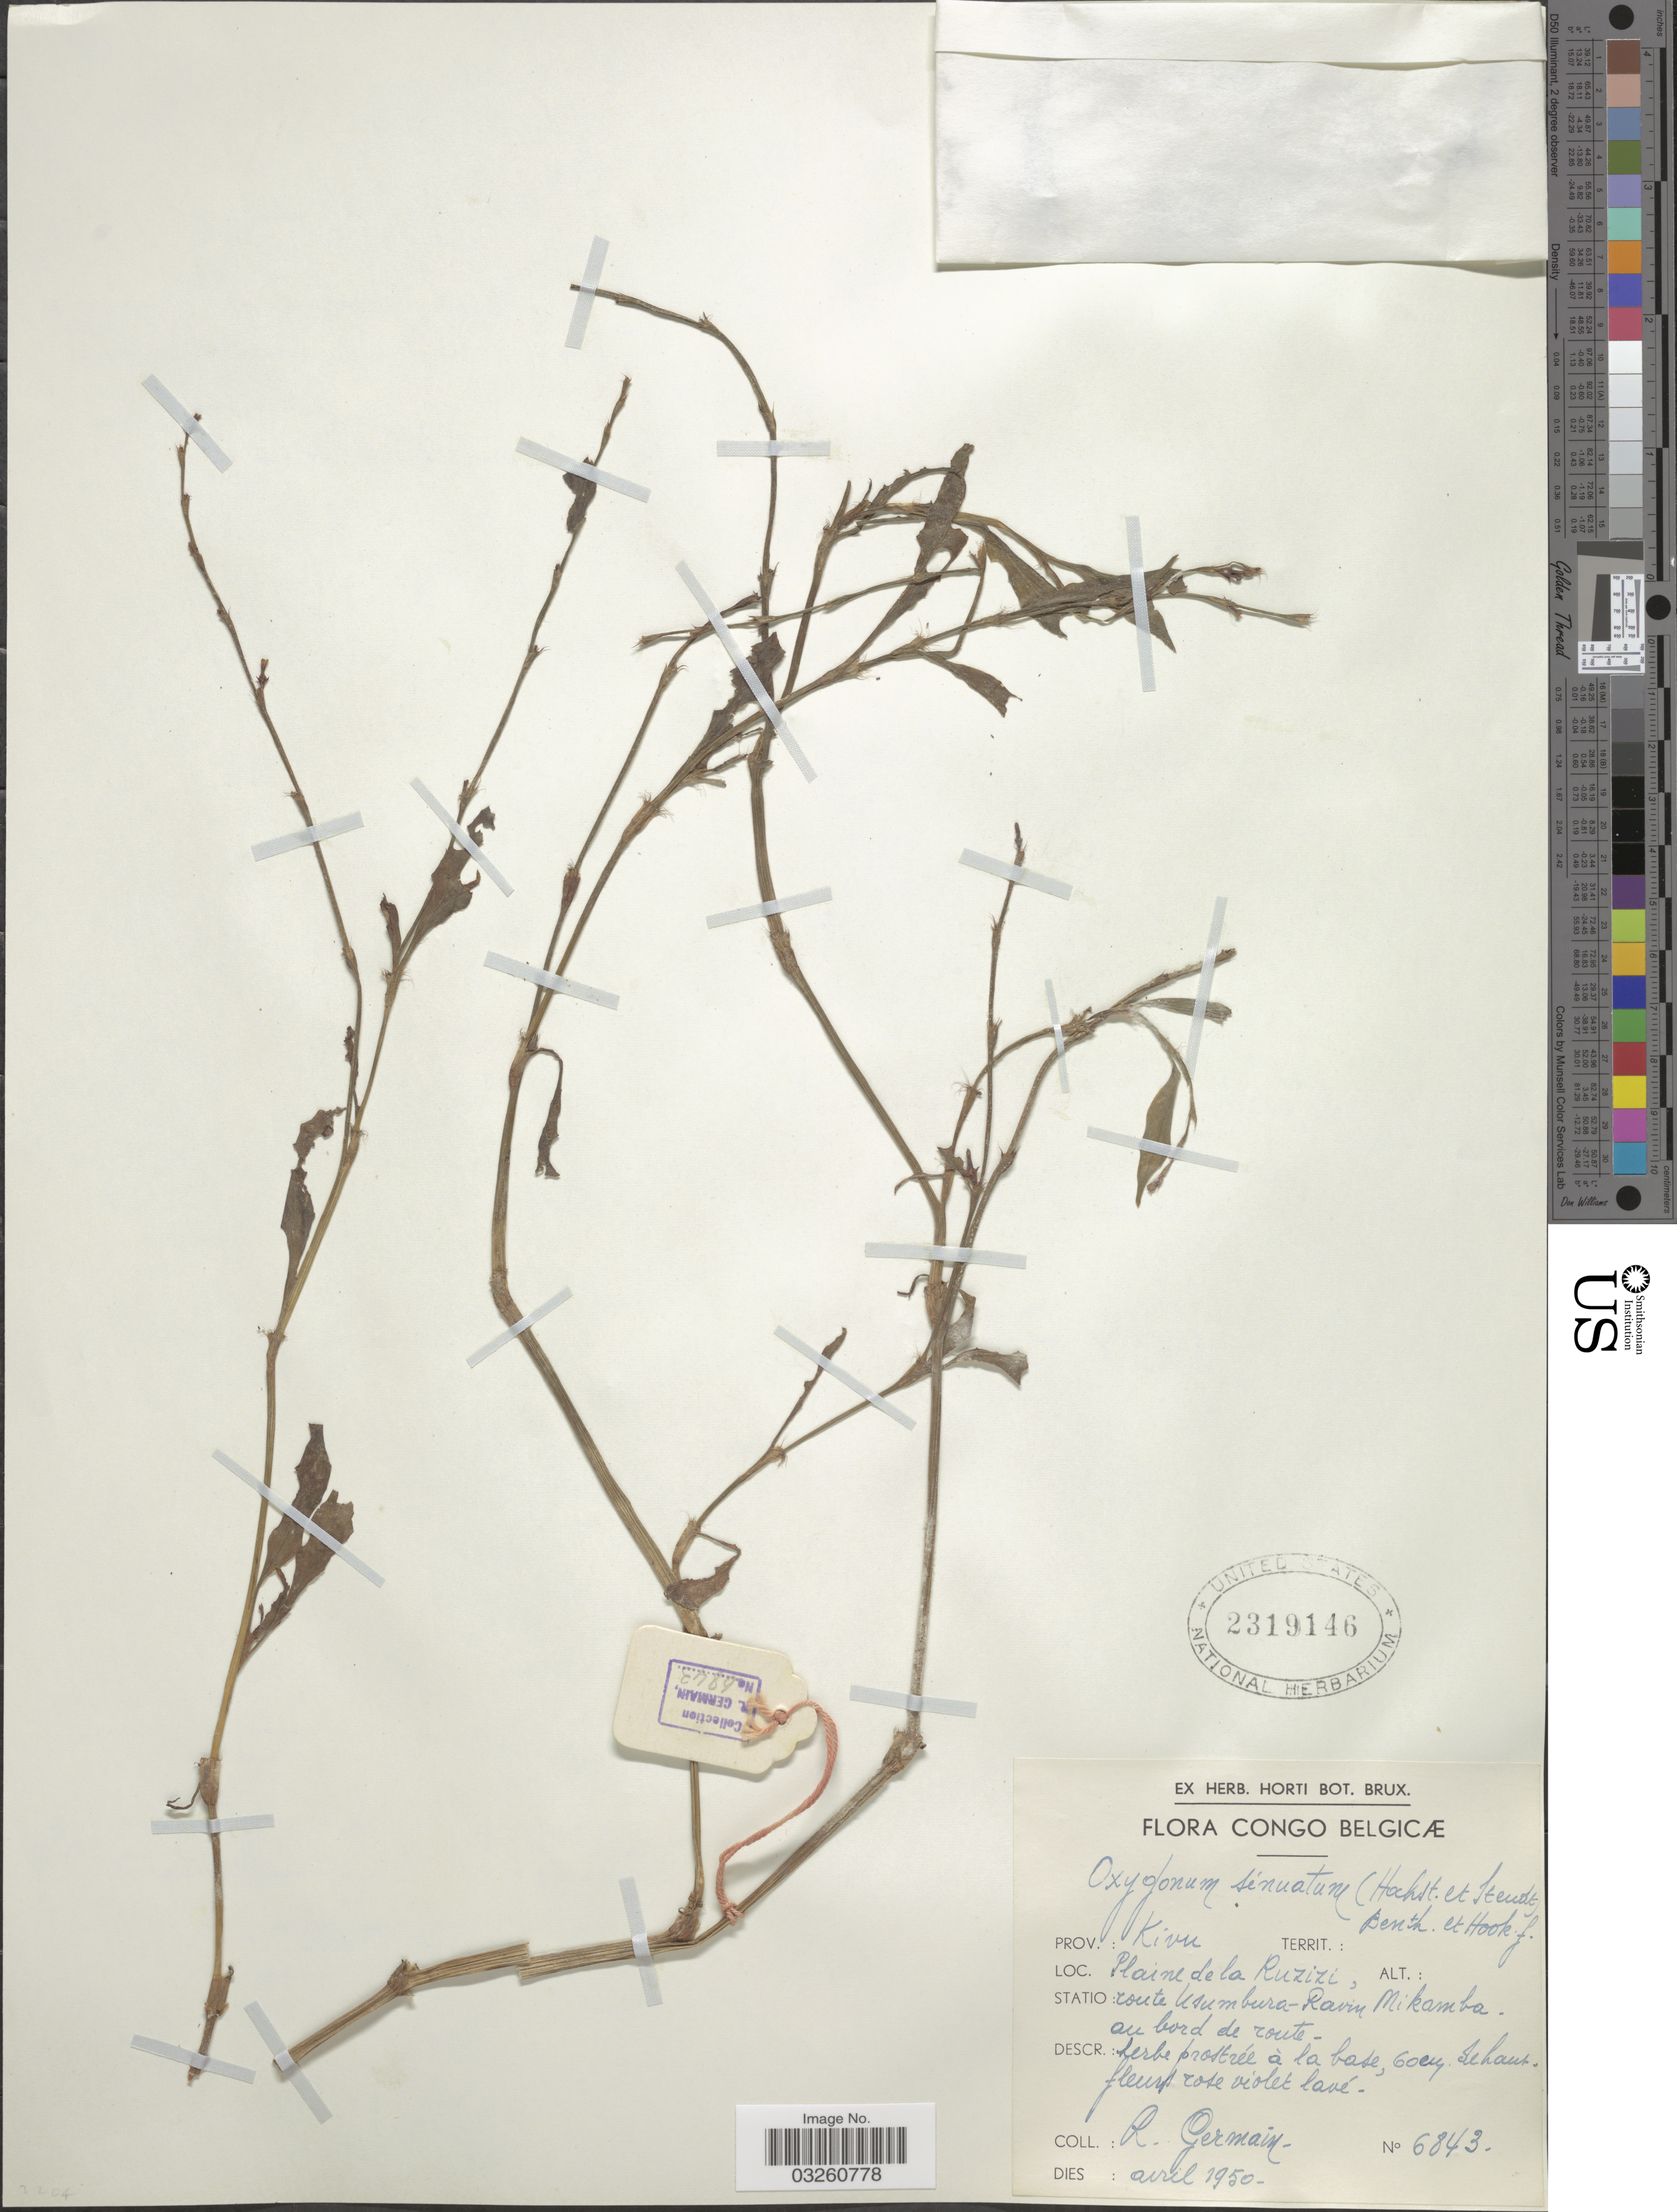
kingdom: Plantae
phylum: Tracheophyta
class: Magnoliopsida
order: Caryophyllales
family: Polygonaceae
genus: Oxygonum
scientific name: Oxygonum sinuatum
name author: (Hochst. ex Meisn.) Dammer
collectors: R. Germain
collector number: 6843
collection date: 1950-04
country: Congo, Democratic Republic of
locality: Congo Belgicæ. Prov.: Kivu. Plaine de la Ruzizi, route Usumbura-Ravin Mikamba, au bord de route.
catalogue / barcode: US 2319146